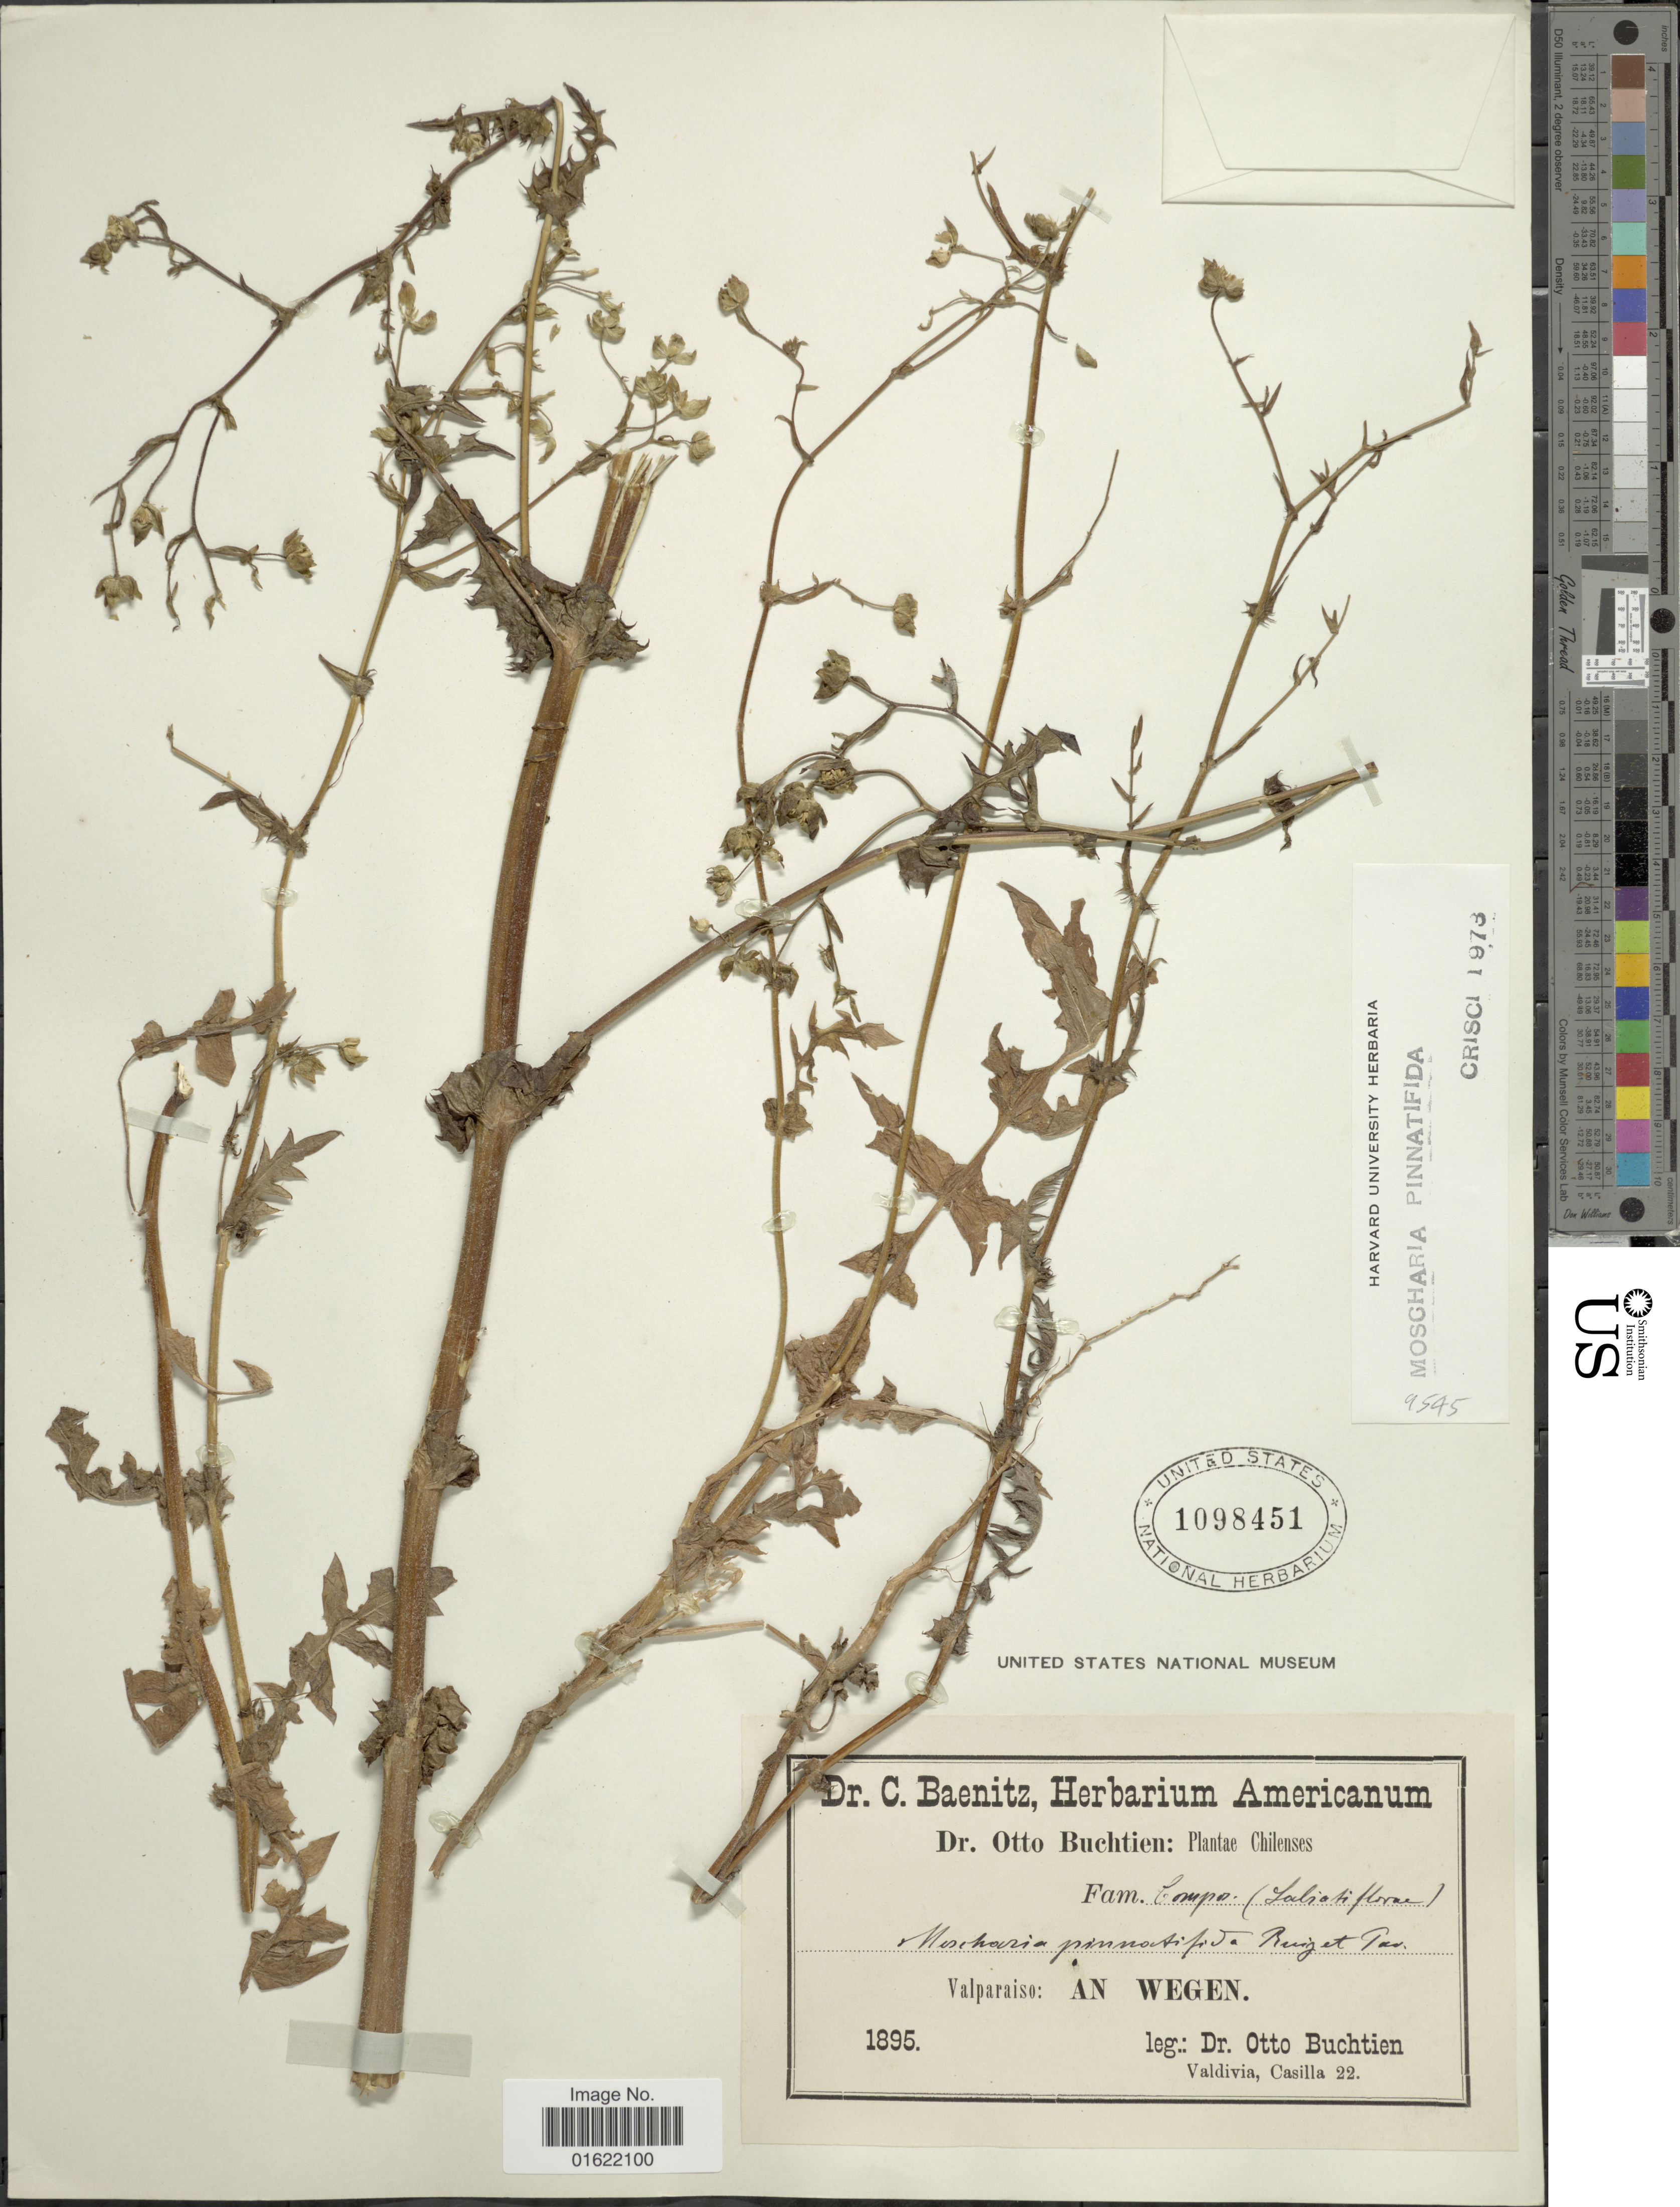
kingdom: Plantae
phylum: Tracheophyta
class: Magnoliopsida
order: Asterales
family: Asteraceae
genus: Moscharia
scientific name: Moscharia pinnatifida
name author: Ruiz & Pav.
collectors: O. Buchtien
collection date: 1895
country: Chile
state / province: Valparaíso (V)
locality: An Wegen. Valdivia, Casilla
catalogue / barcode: US 1098451